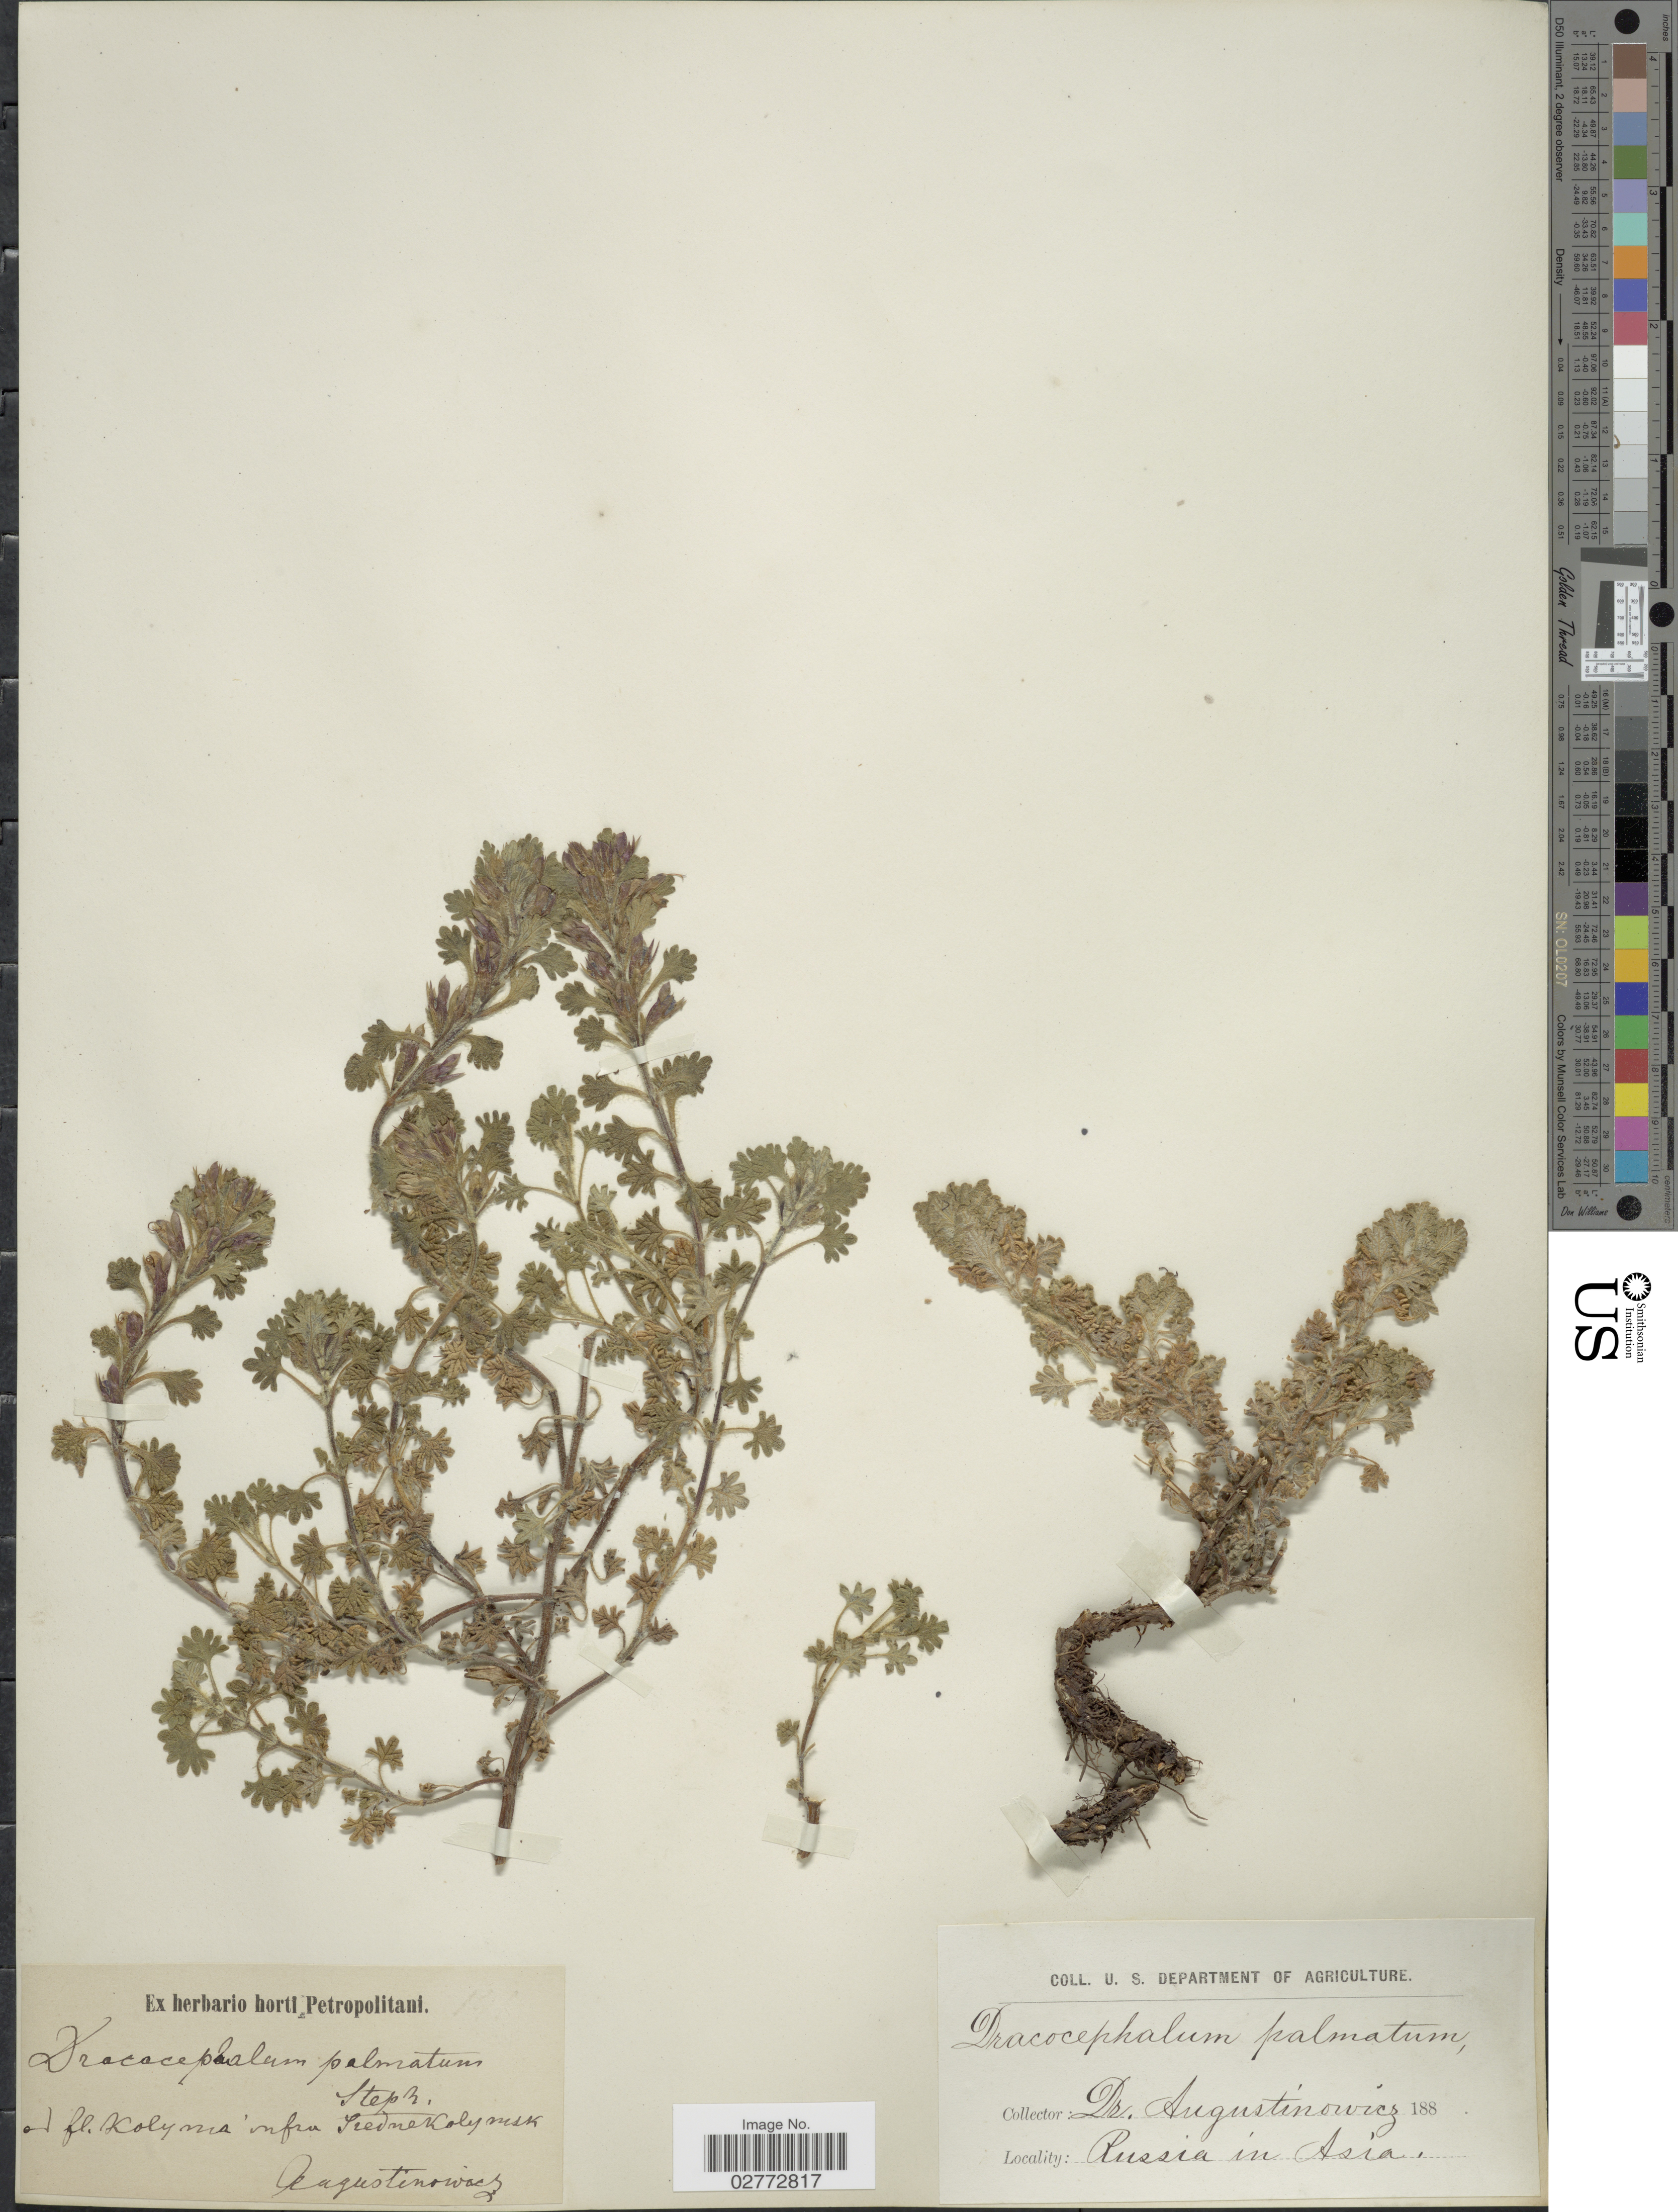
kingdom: Plantae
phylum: Tracheophyta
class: Magnoliopsida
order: Lamiales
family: Lamiaceae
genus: Dracocephalum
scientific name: Dracocephalum palmatum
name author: Stephan ex Willd.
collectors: Augustinowicz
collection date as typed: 188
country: Russian Federation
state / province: Sakhalin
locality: Russia in Asia. Fl. Kolyma infra Srednekolymsk.